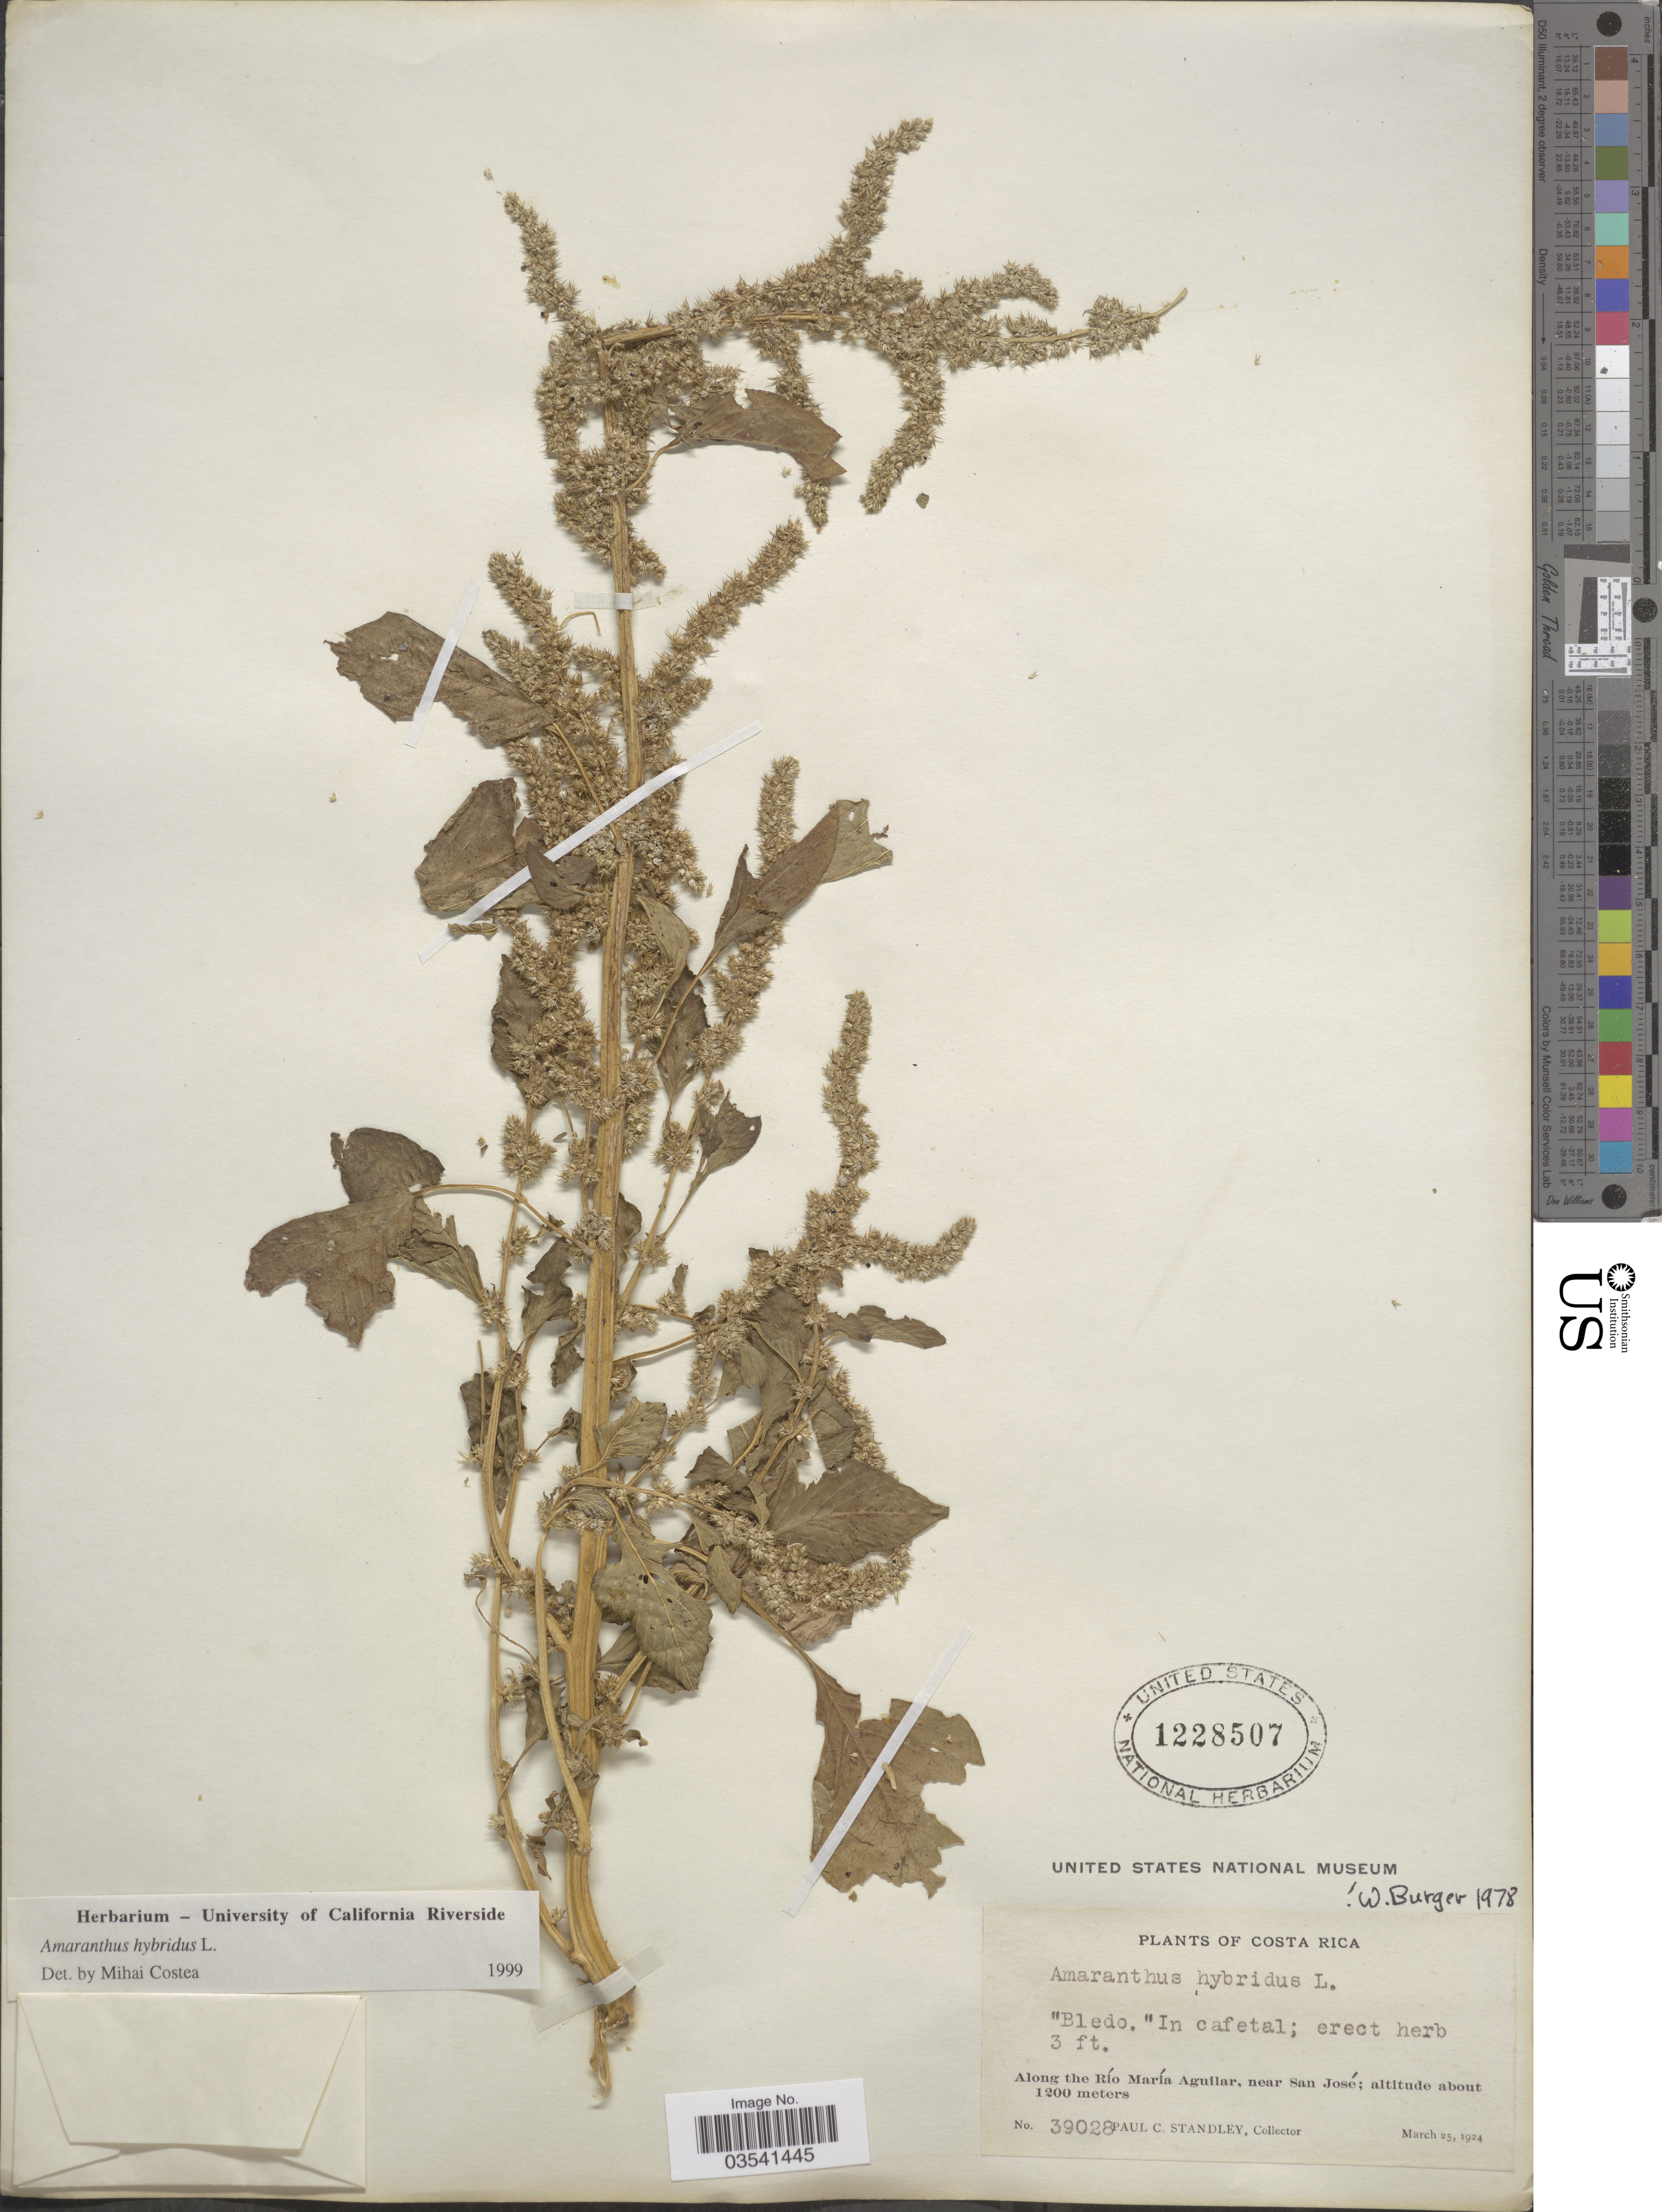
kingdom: Plantae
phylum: Tracheophyta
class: Magnoliopsida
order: Caryophyllales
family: Amaranthaceae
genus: Amaranthus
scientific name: Amaranthus hybridus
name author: L.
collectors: P. C. Standley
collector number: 39028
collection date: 1924-03-25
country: Costa Rica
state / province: San José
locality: Along the Río María Aguilar, near San José.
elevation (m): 1200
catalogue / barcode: US 1228507